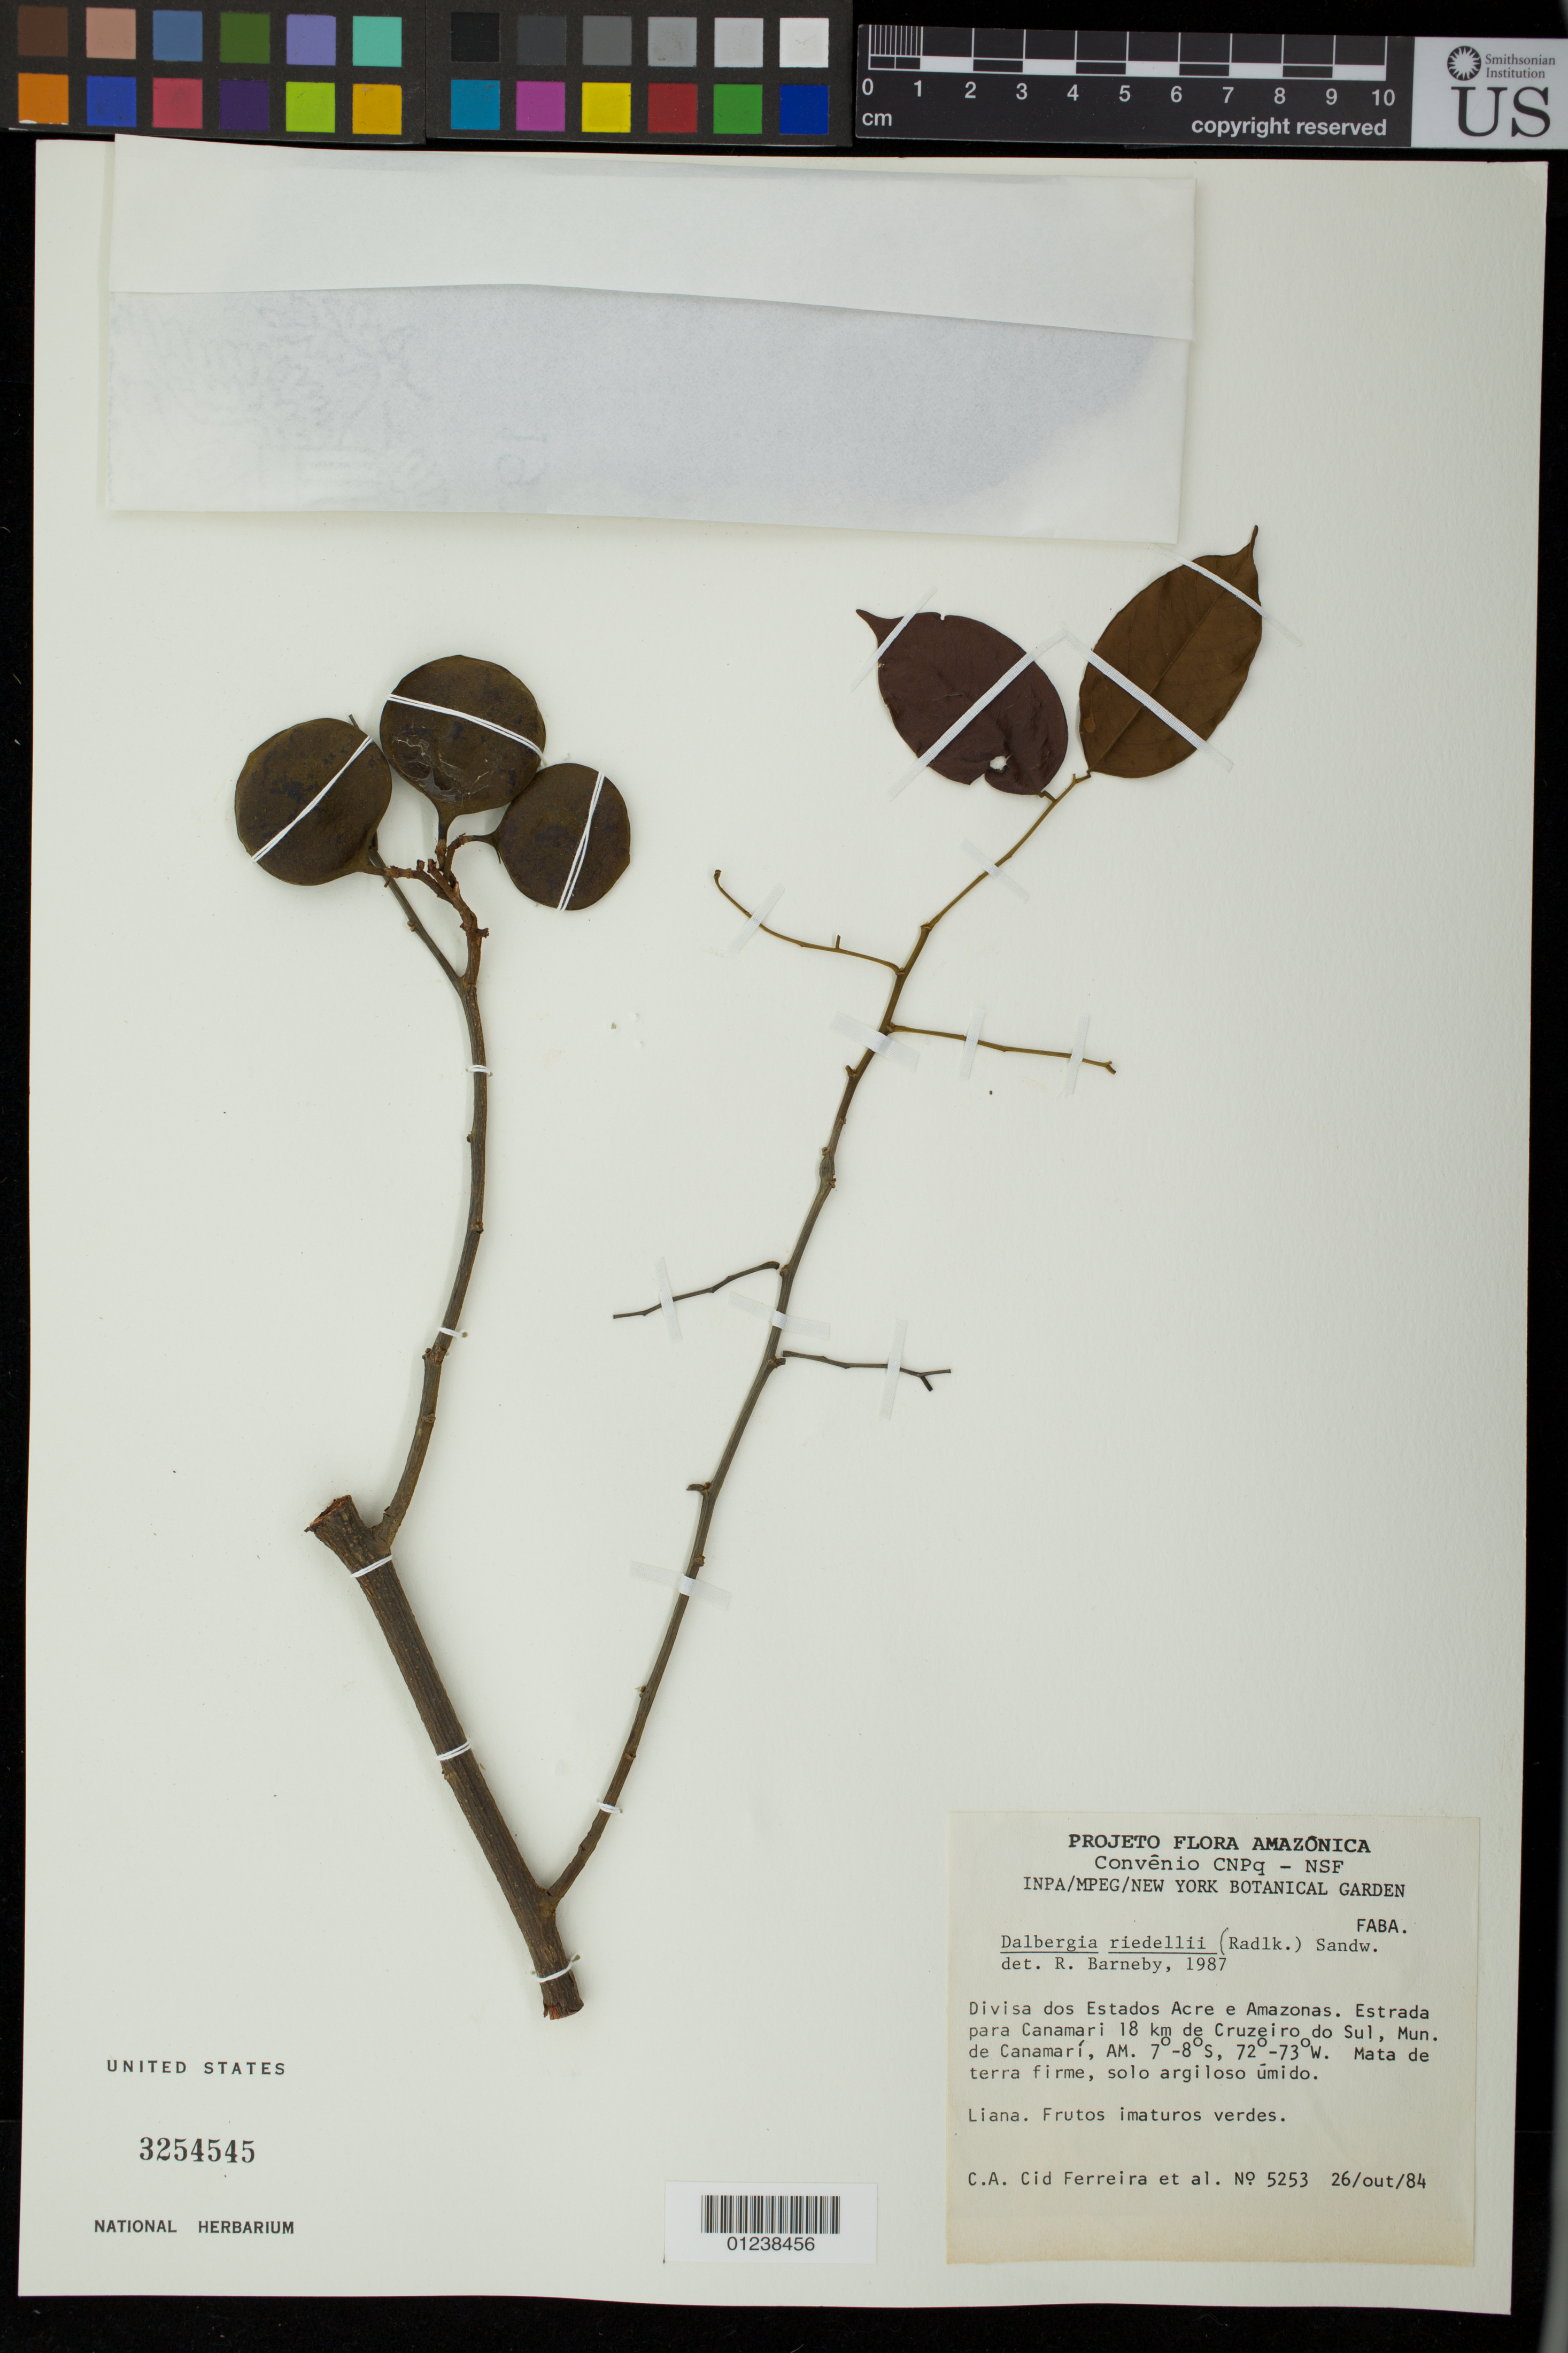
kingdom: Plantae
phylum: Tracheophyta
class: Magnoliopsida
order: Fabales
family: Fabaceae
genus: Dalbergia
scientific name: Dalbergia riedelii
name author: (Benth.) Sandwith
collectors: C. A. Cid Ferreira et al.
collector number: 5253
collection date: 1984-10-26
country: Brazil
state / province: Amazonas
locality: Estrada para Canamaro 18 km de Cruzeiro do Sul, Mun. de Canamari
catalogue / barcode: US 3254545